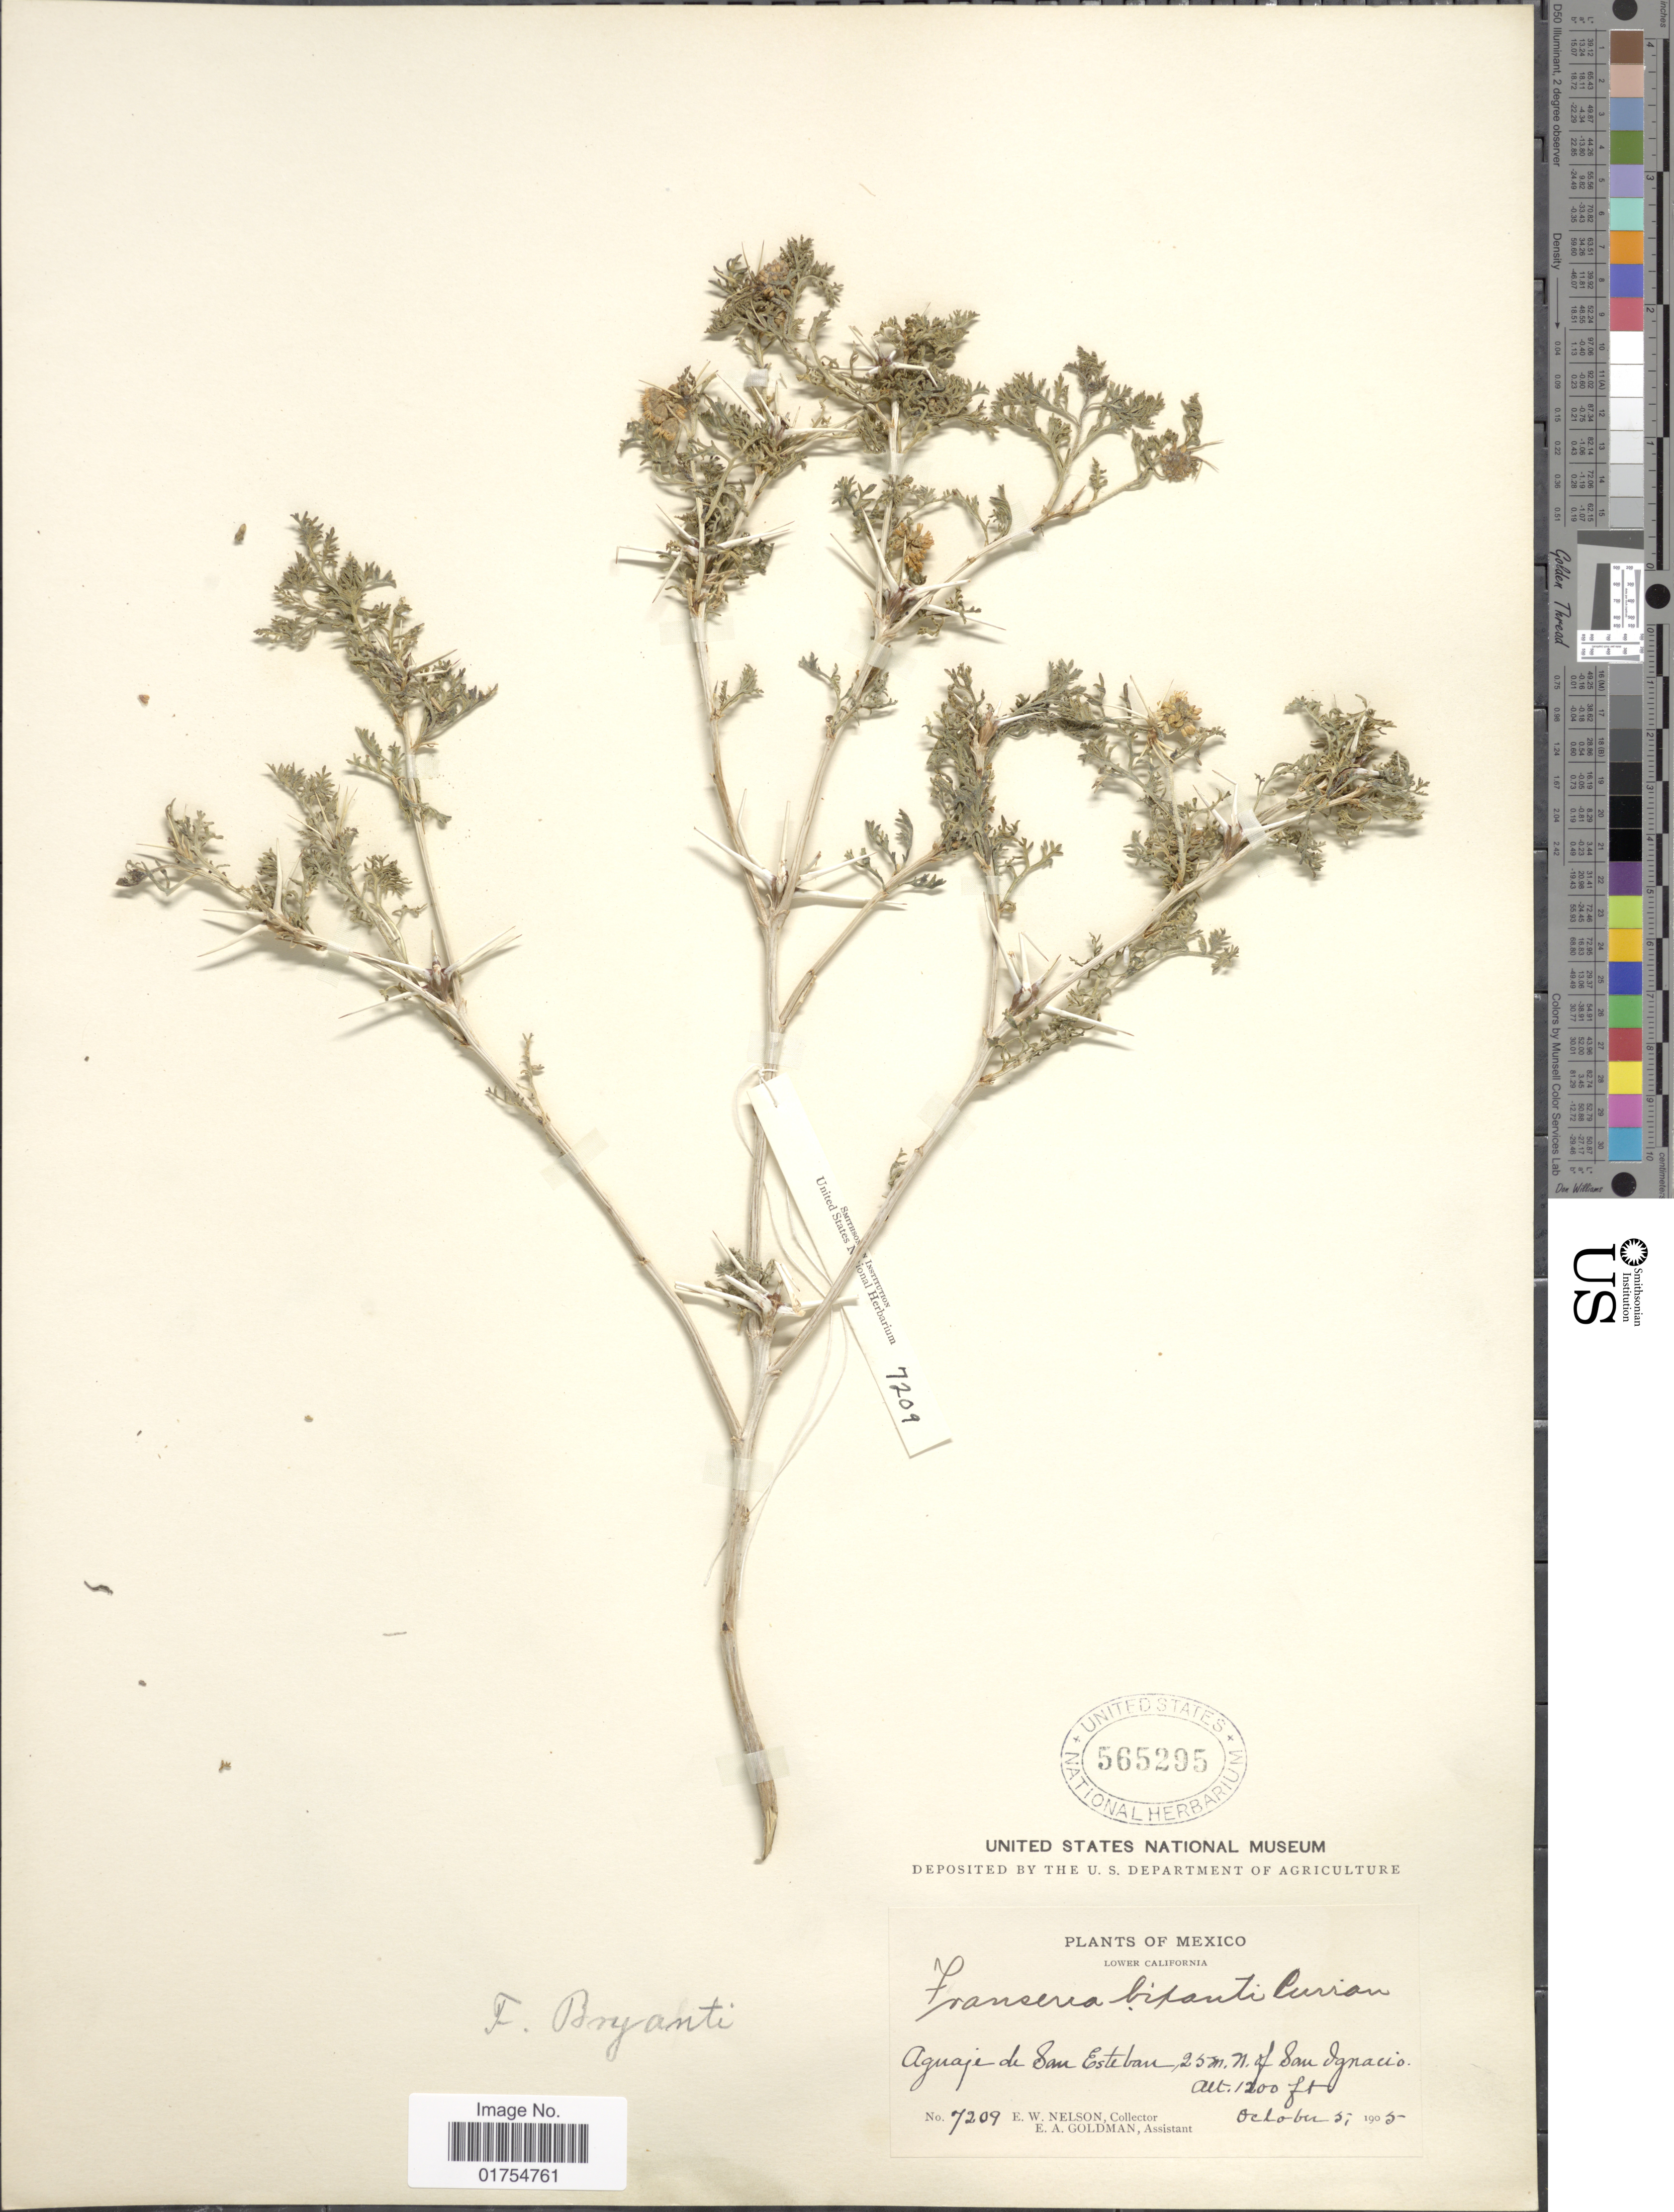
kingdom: Plantae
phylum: Tracheophyta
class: Magnoliopsida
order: Asterales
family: Asteraceae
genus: Franseria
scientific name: Franseria bryantii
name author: Curran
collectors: E. W. Nelson & E. A. Goldman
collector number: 7209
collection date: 1905-10-05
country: Mexico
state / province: Baja California Sur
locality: Lower California. Aguaje de San Esteban 25m. N. of San Ignacio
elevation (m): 366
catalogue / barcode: US 565295